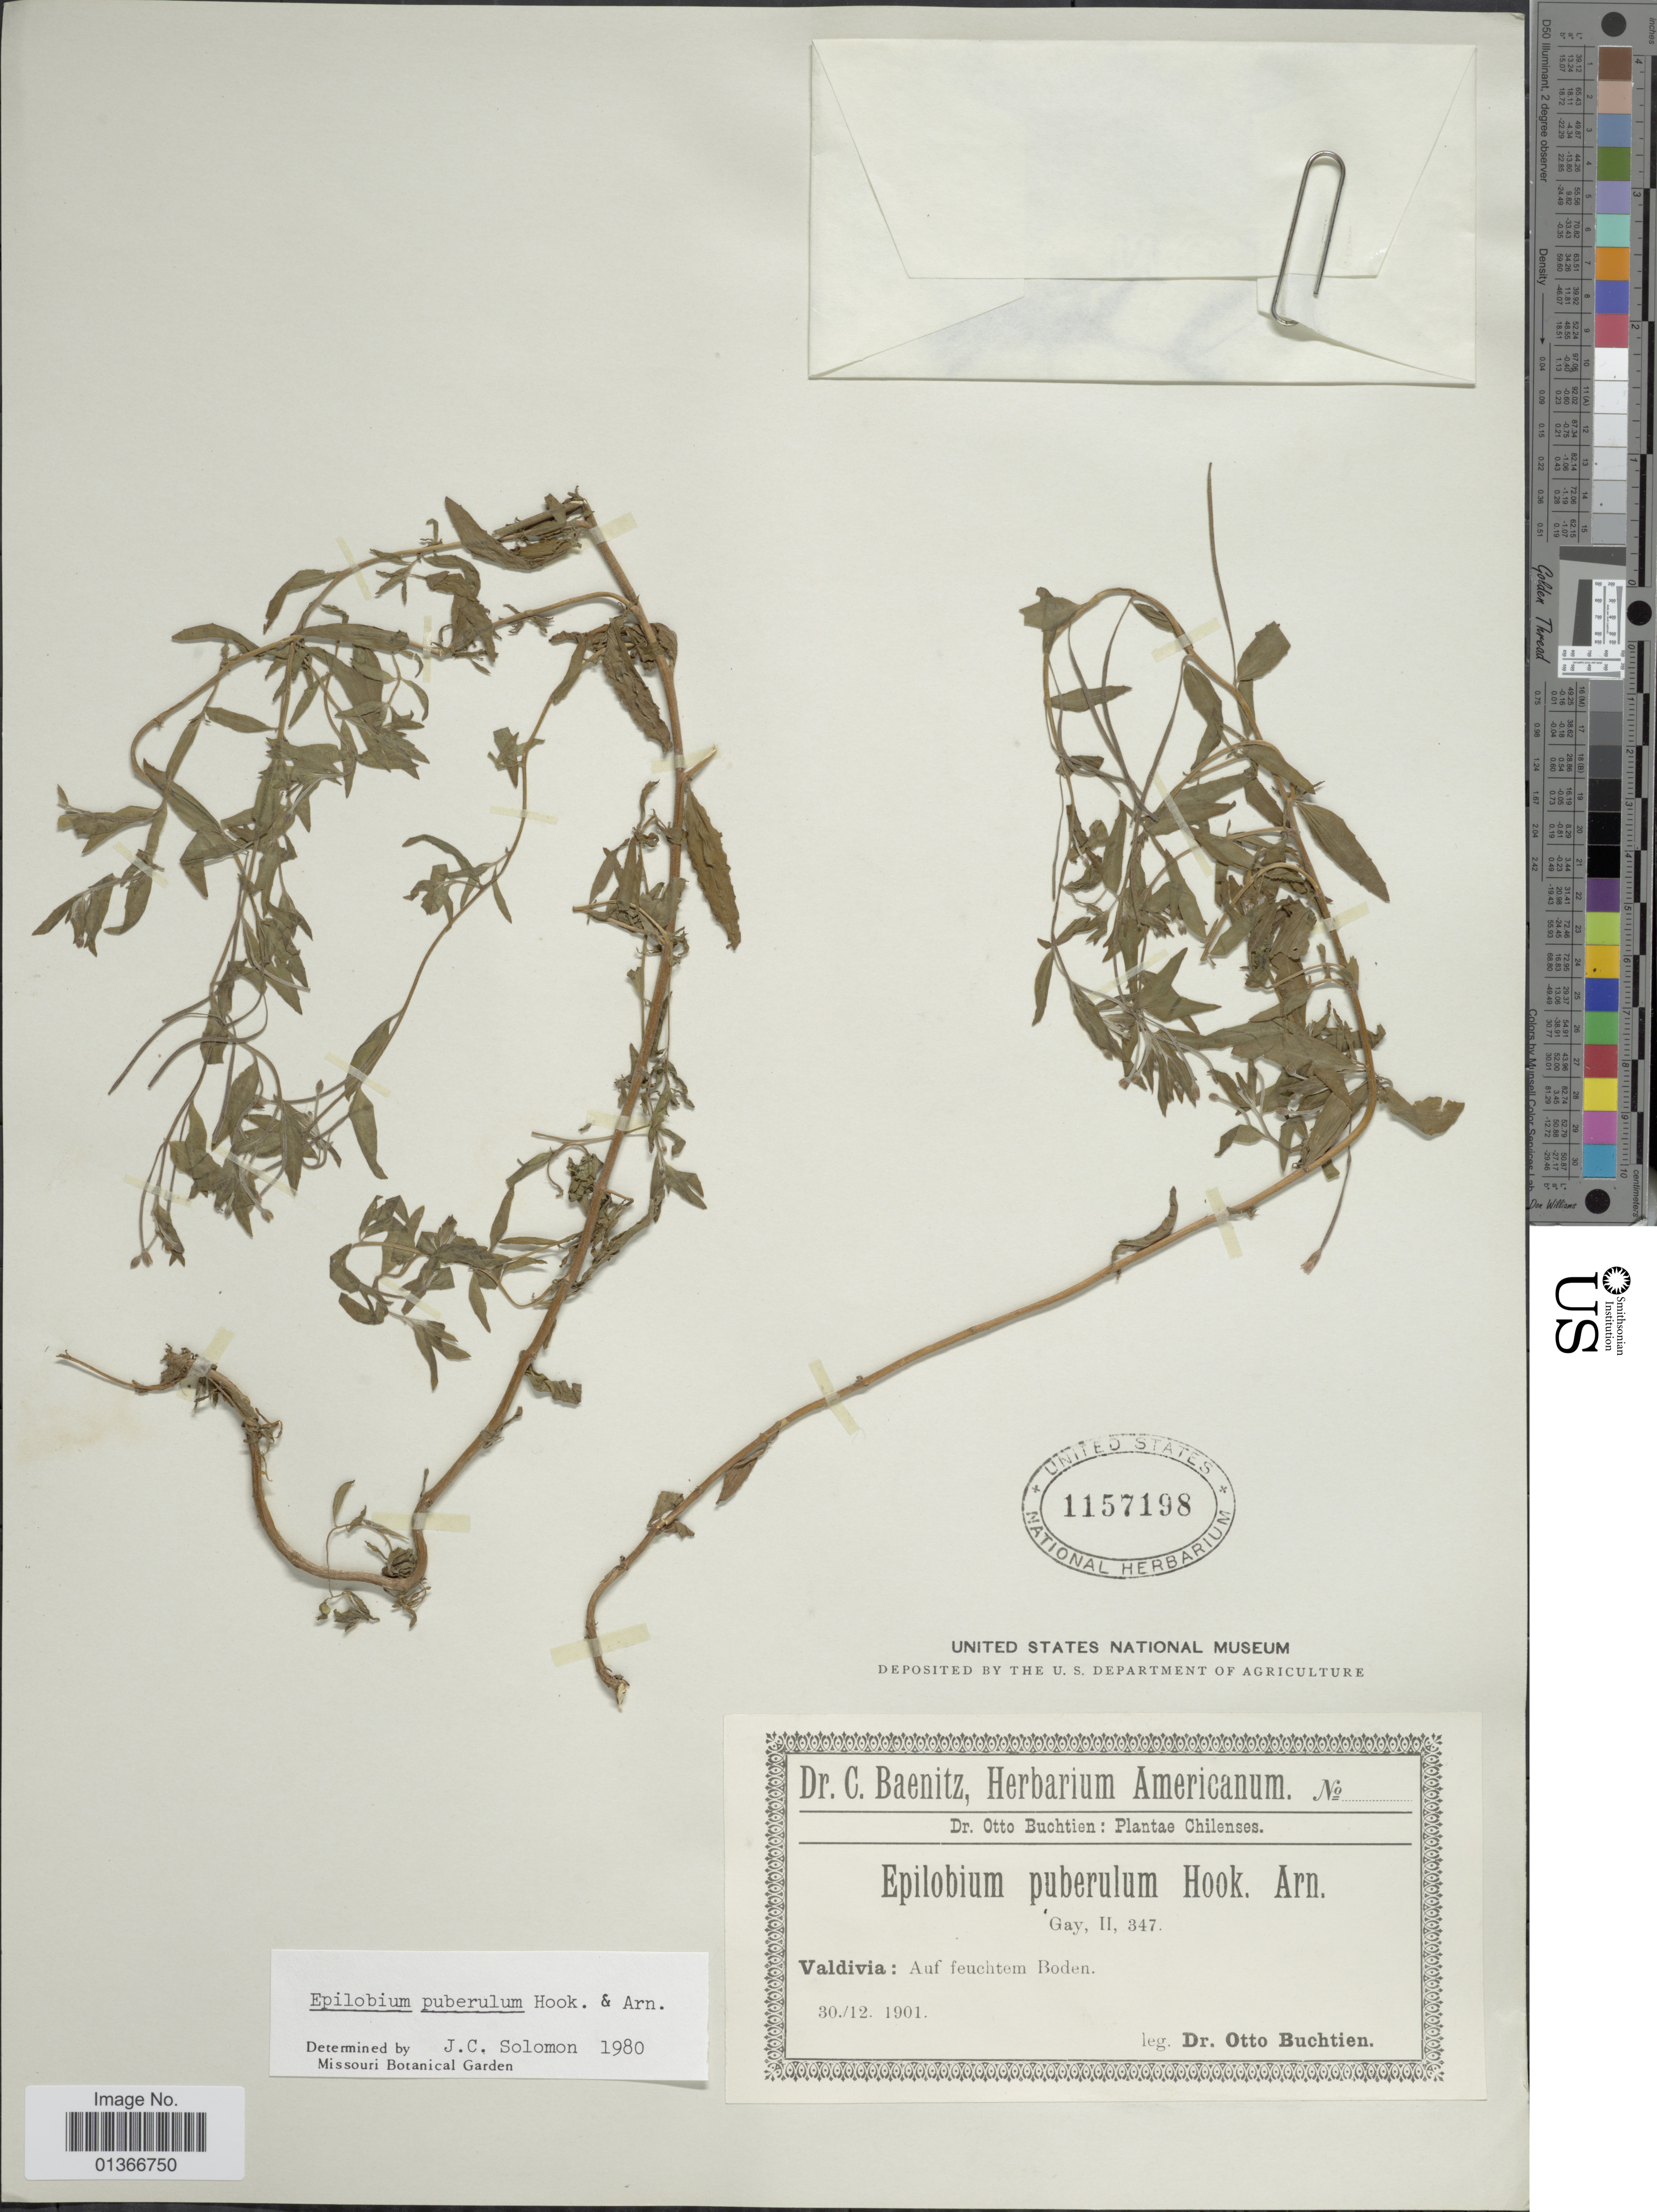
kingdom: Plantae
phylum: Tracheophyta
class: Magnoliopsida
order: Myrtales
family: Onagraceae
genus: Epilobium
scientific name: Epilobium puberulum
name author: Hook. & Arn.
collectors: O. Buchtien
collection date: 1901-12-30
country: Chile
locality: Valdiovia: Auf feuchtem Boden.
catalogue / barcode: US 1157198